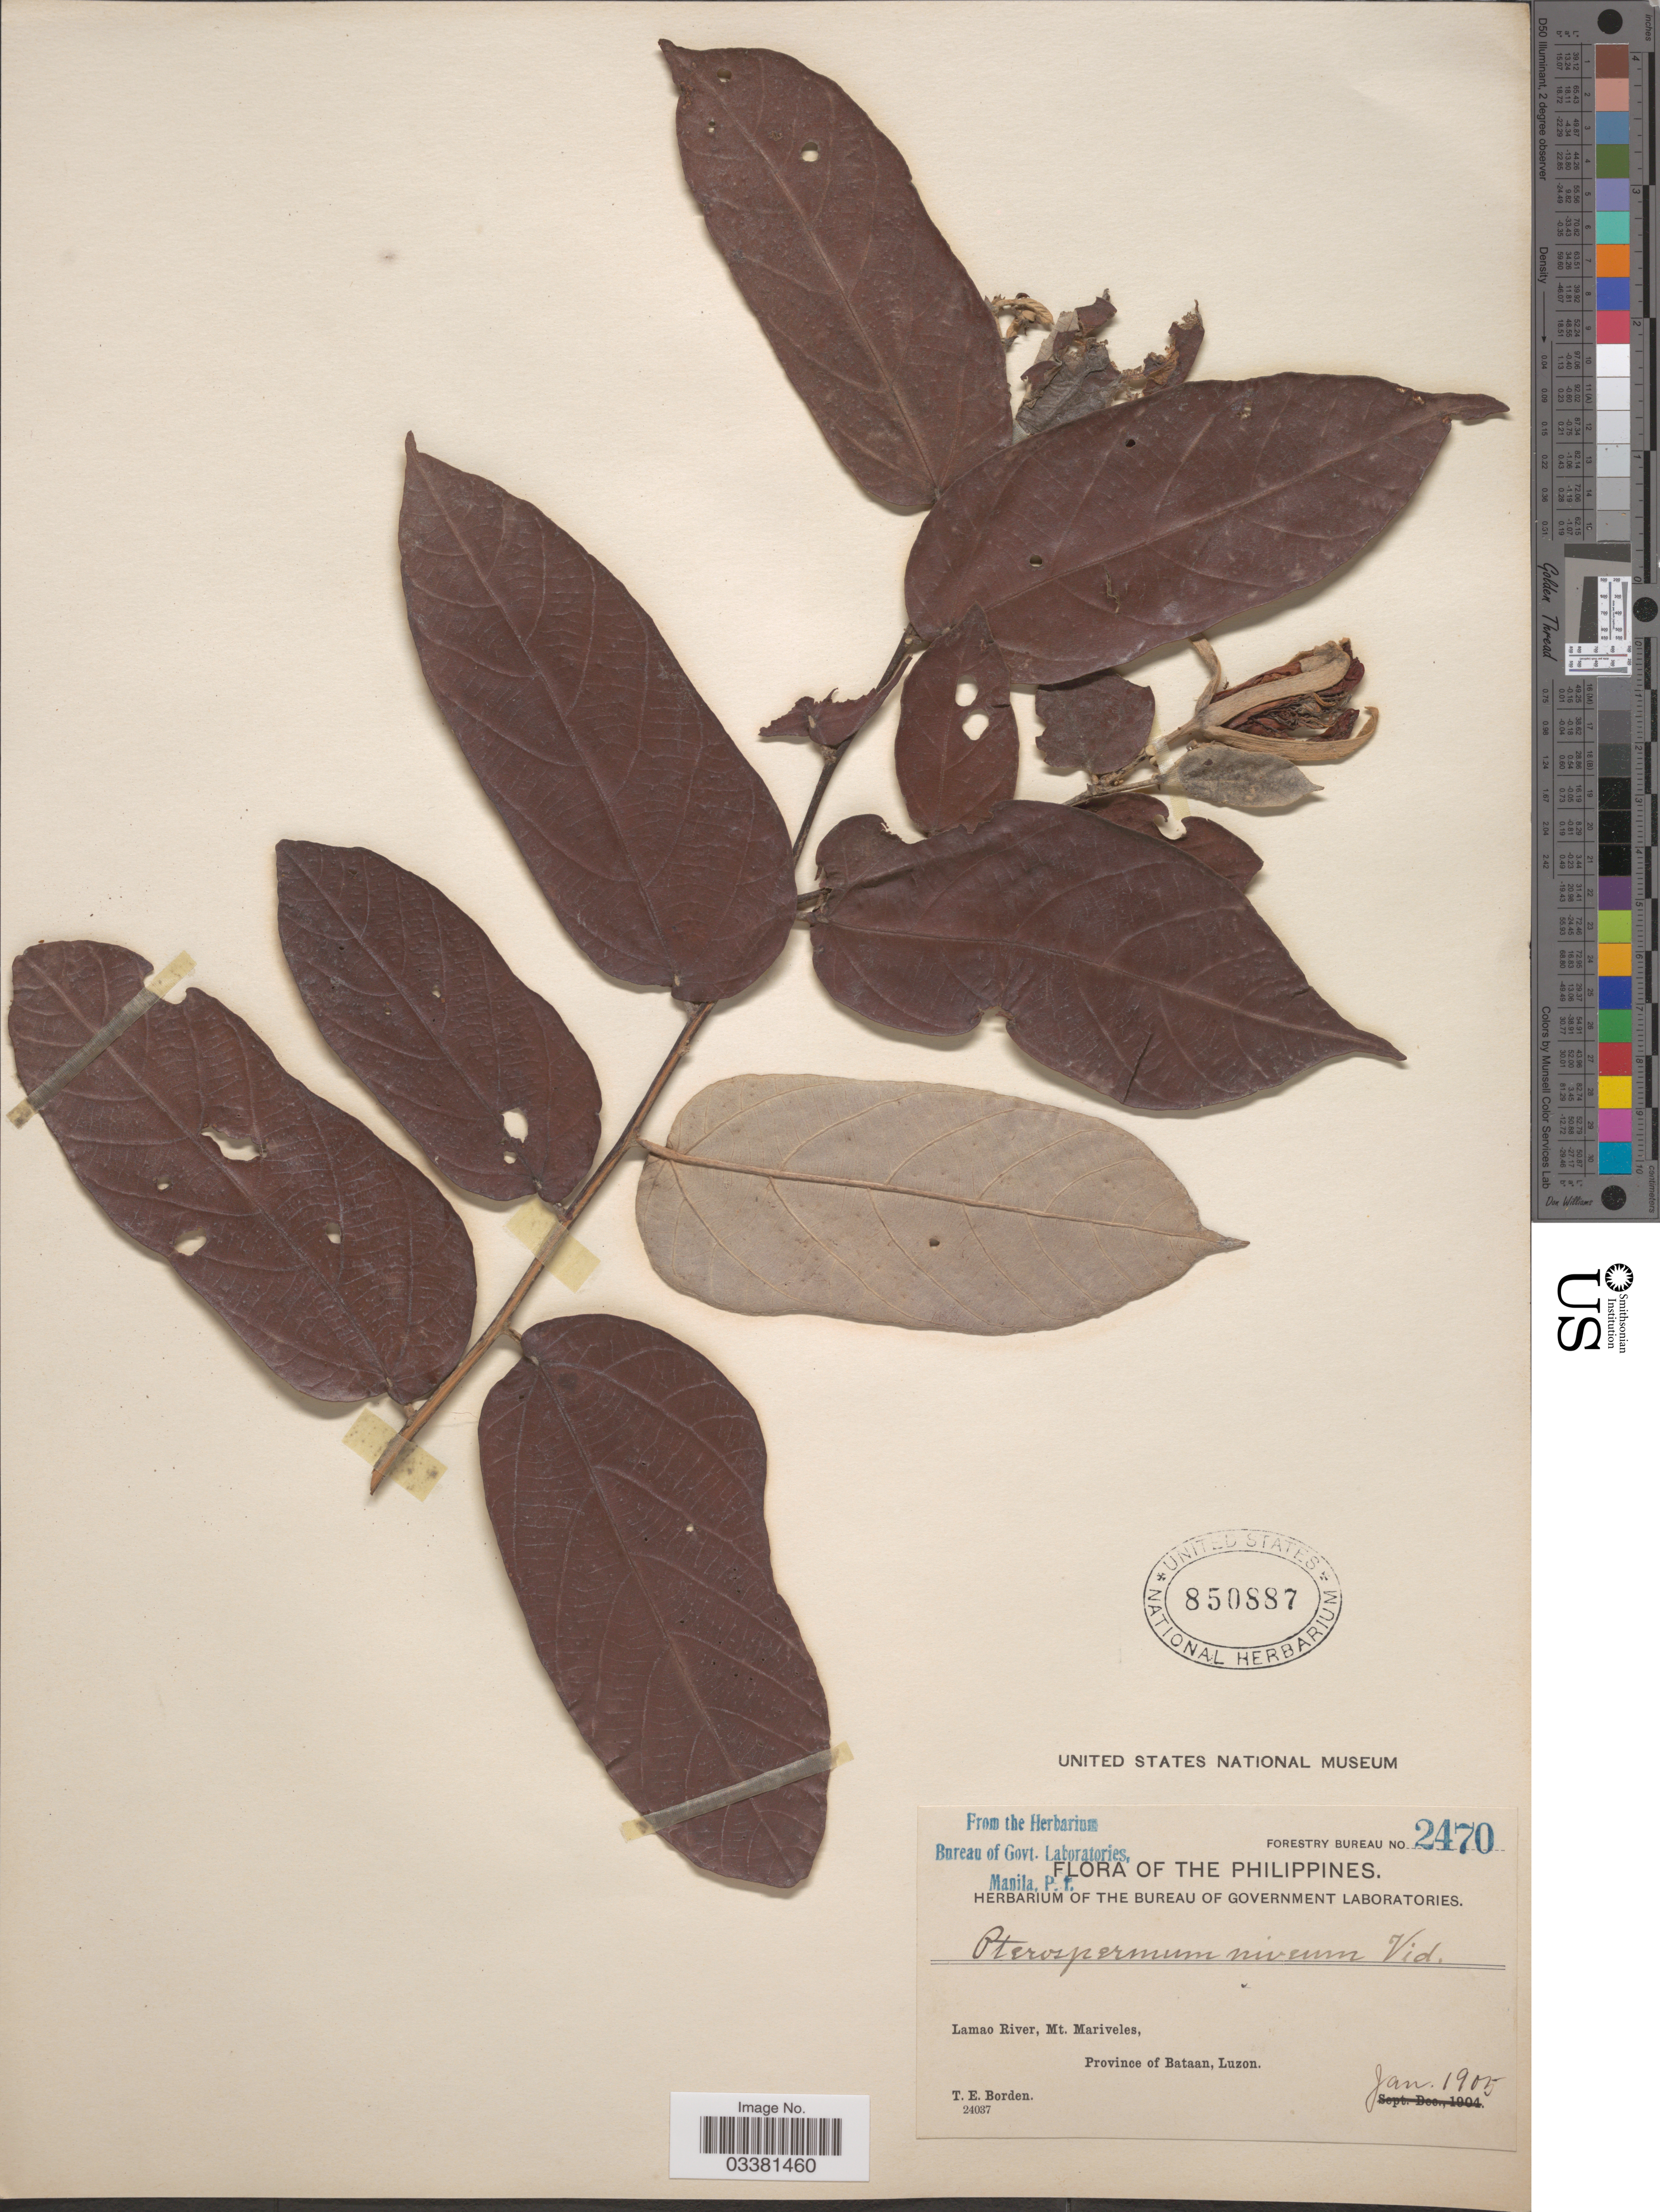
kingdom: Plantae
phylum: Tracheophyta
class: Magnoliopsida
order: Malvales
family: Malvaceae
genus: Pterospermum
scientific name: Pterospermum niveum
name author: S. Vidal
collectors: T. E. Borden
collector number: Forestry Bureau 2470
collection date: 1905-01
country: Philippines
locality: Lamao River, Mt. Mariveles, Province of Bataan, Luzon.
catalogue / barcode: US 850887